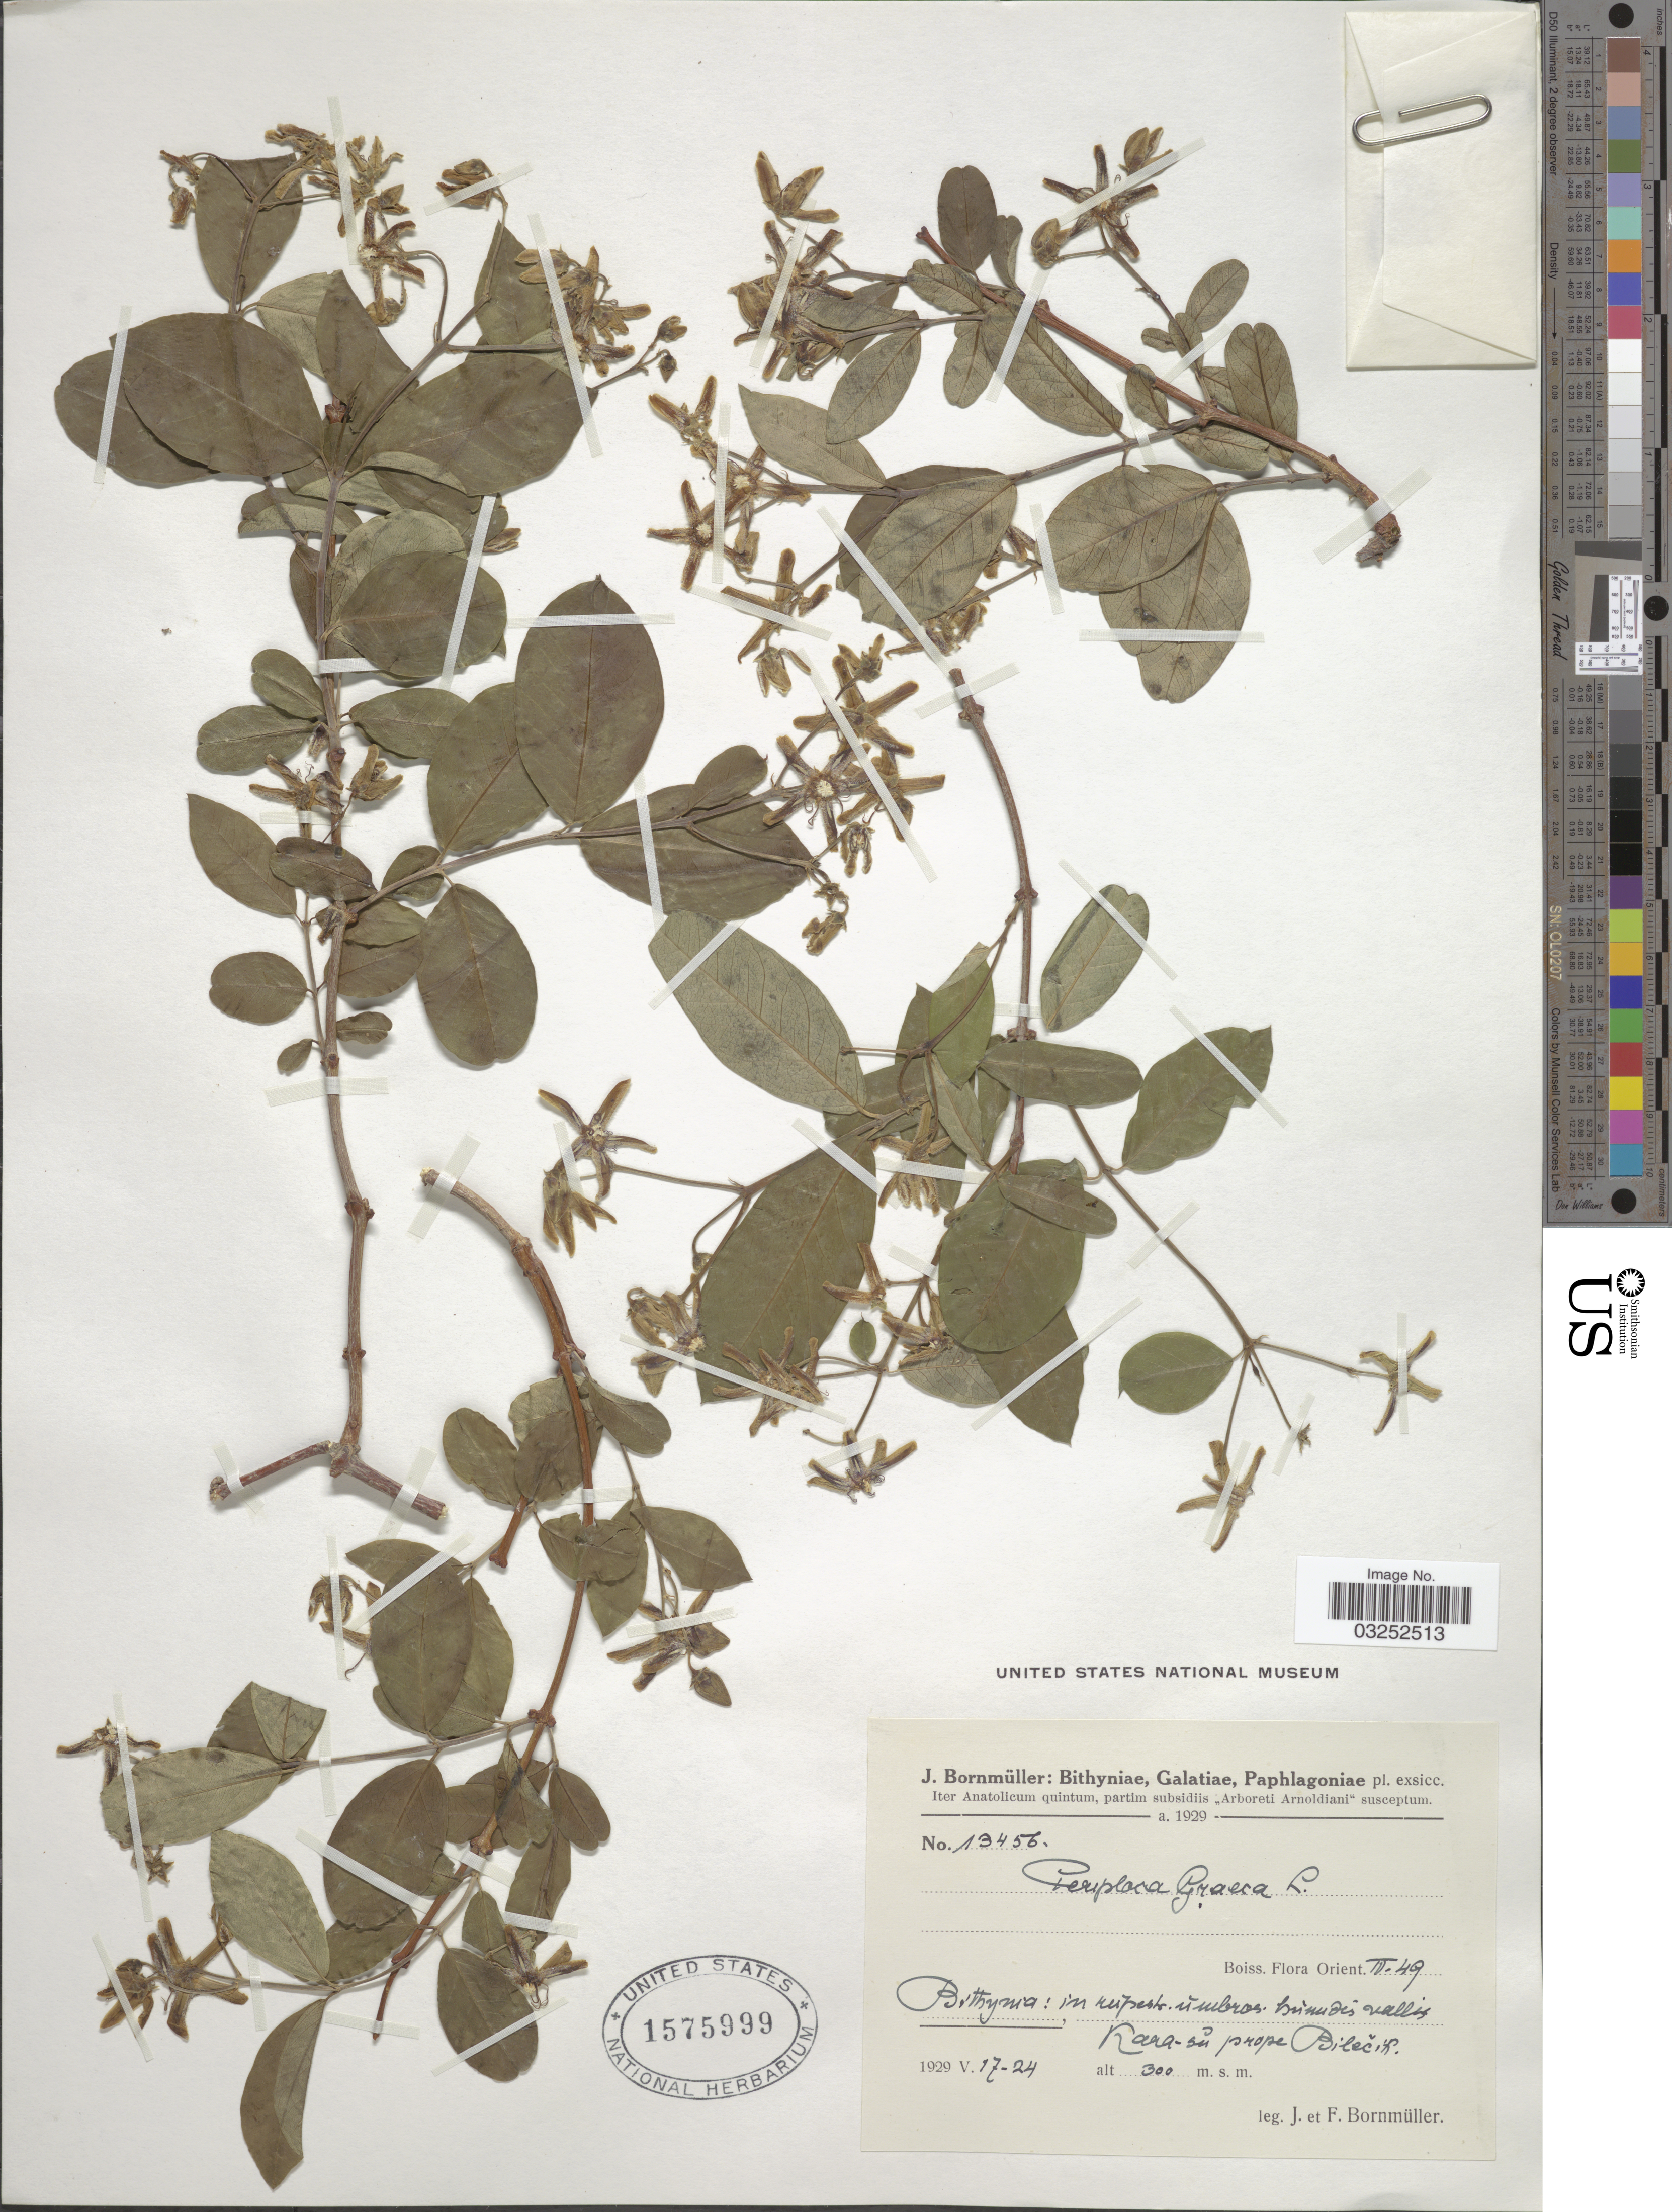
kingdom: Plantae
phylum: Tracheophyta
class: Magnoliopsida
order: Gentianales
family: Apocynaceae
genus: Periploca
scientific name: Periploca graeca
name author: L.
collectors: J. Bornmüller & F. Bornmüller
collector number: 13456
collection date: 1929-05-17/1929-05-24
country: Turkey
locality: Bithynia: in rupestr. ŭmbros. hùmidis vallis Kara-sŭ prope Bilecik.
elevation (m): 300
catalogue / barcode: US 1575999